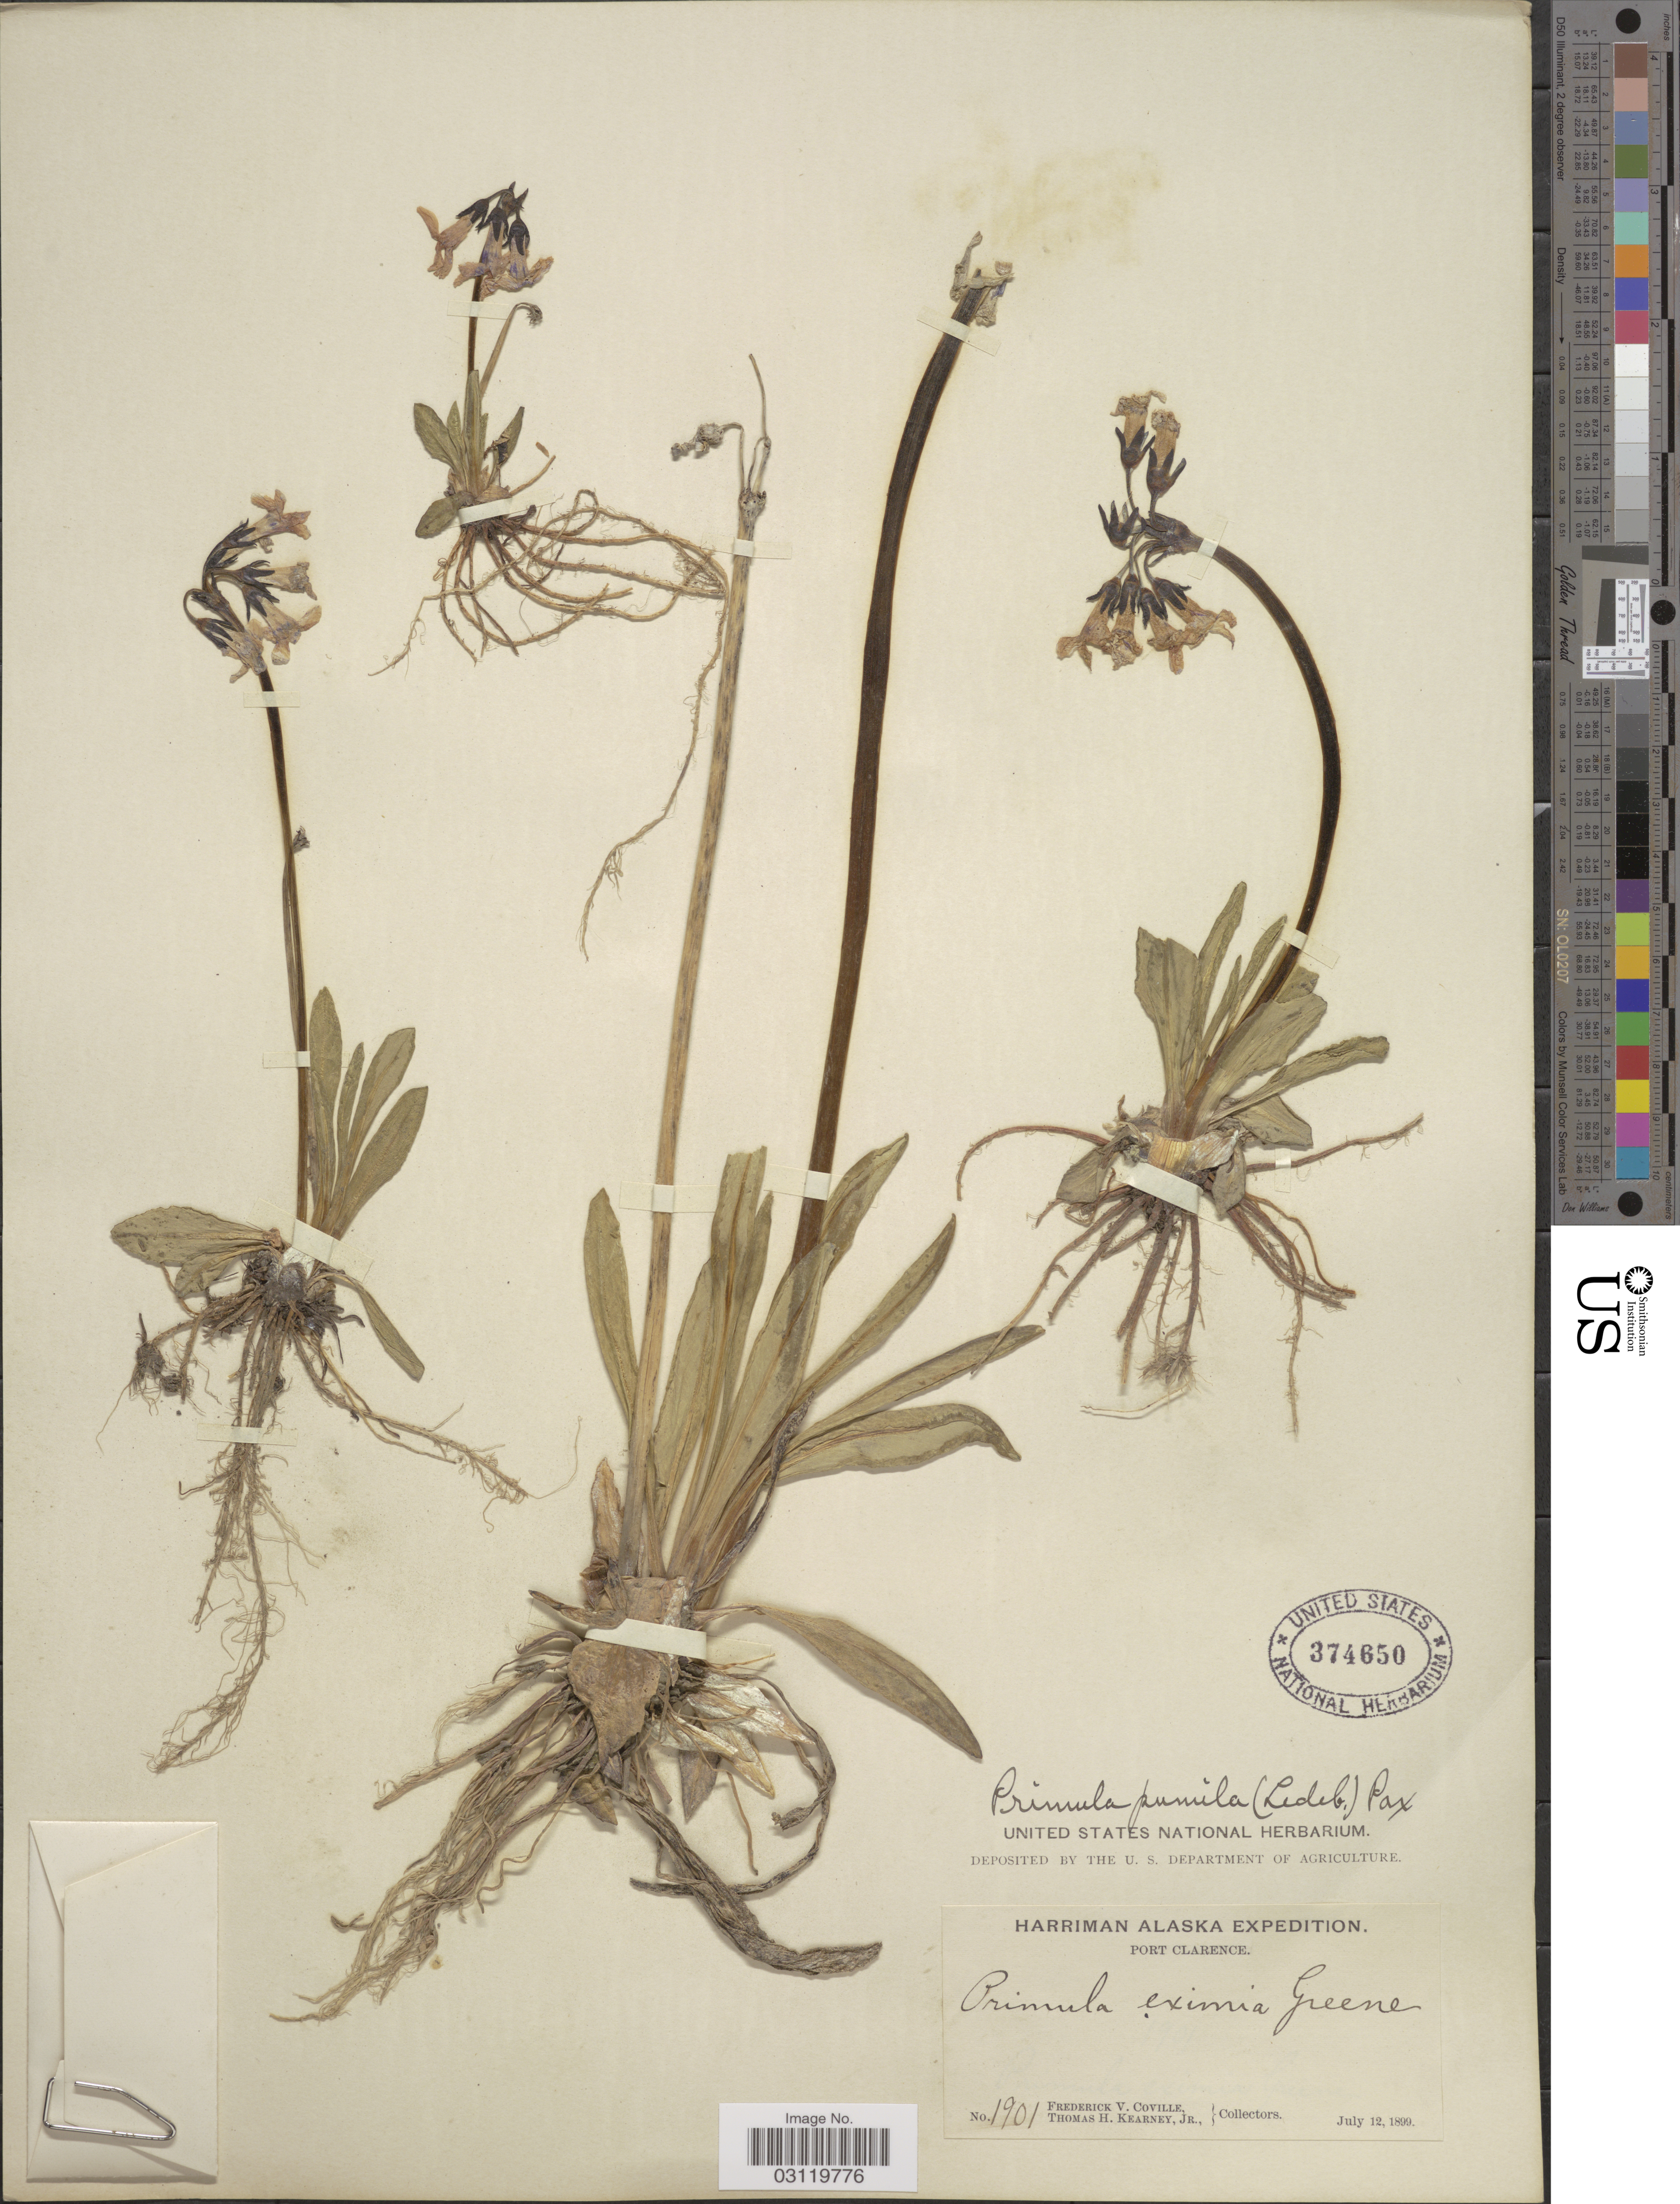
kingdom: Plantae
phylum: Tracheophyta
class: Magnoliopsida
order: Ericales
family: Primulaceae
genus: Primula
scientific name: Primula tschuktschorum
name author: Kjellm.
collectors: F. V. Coville & T. H. Kearney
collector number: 1901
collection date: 1899-07-12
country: United States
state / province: Alaska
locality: Port Clarence.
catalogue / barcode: US 374650